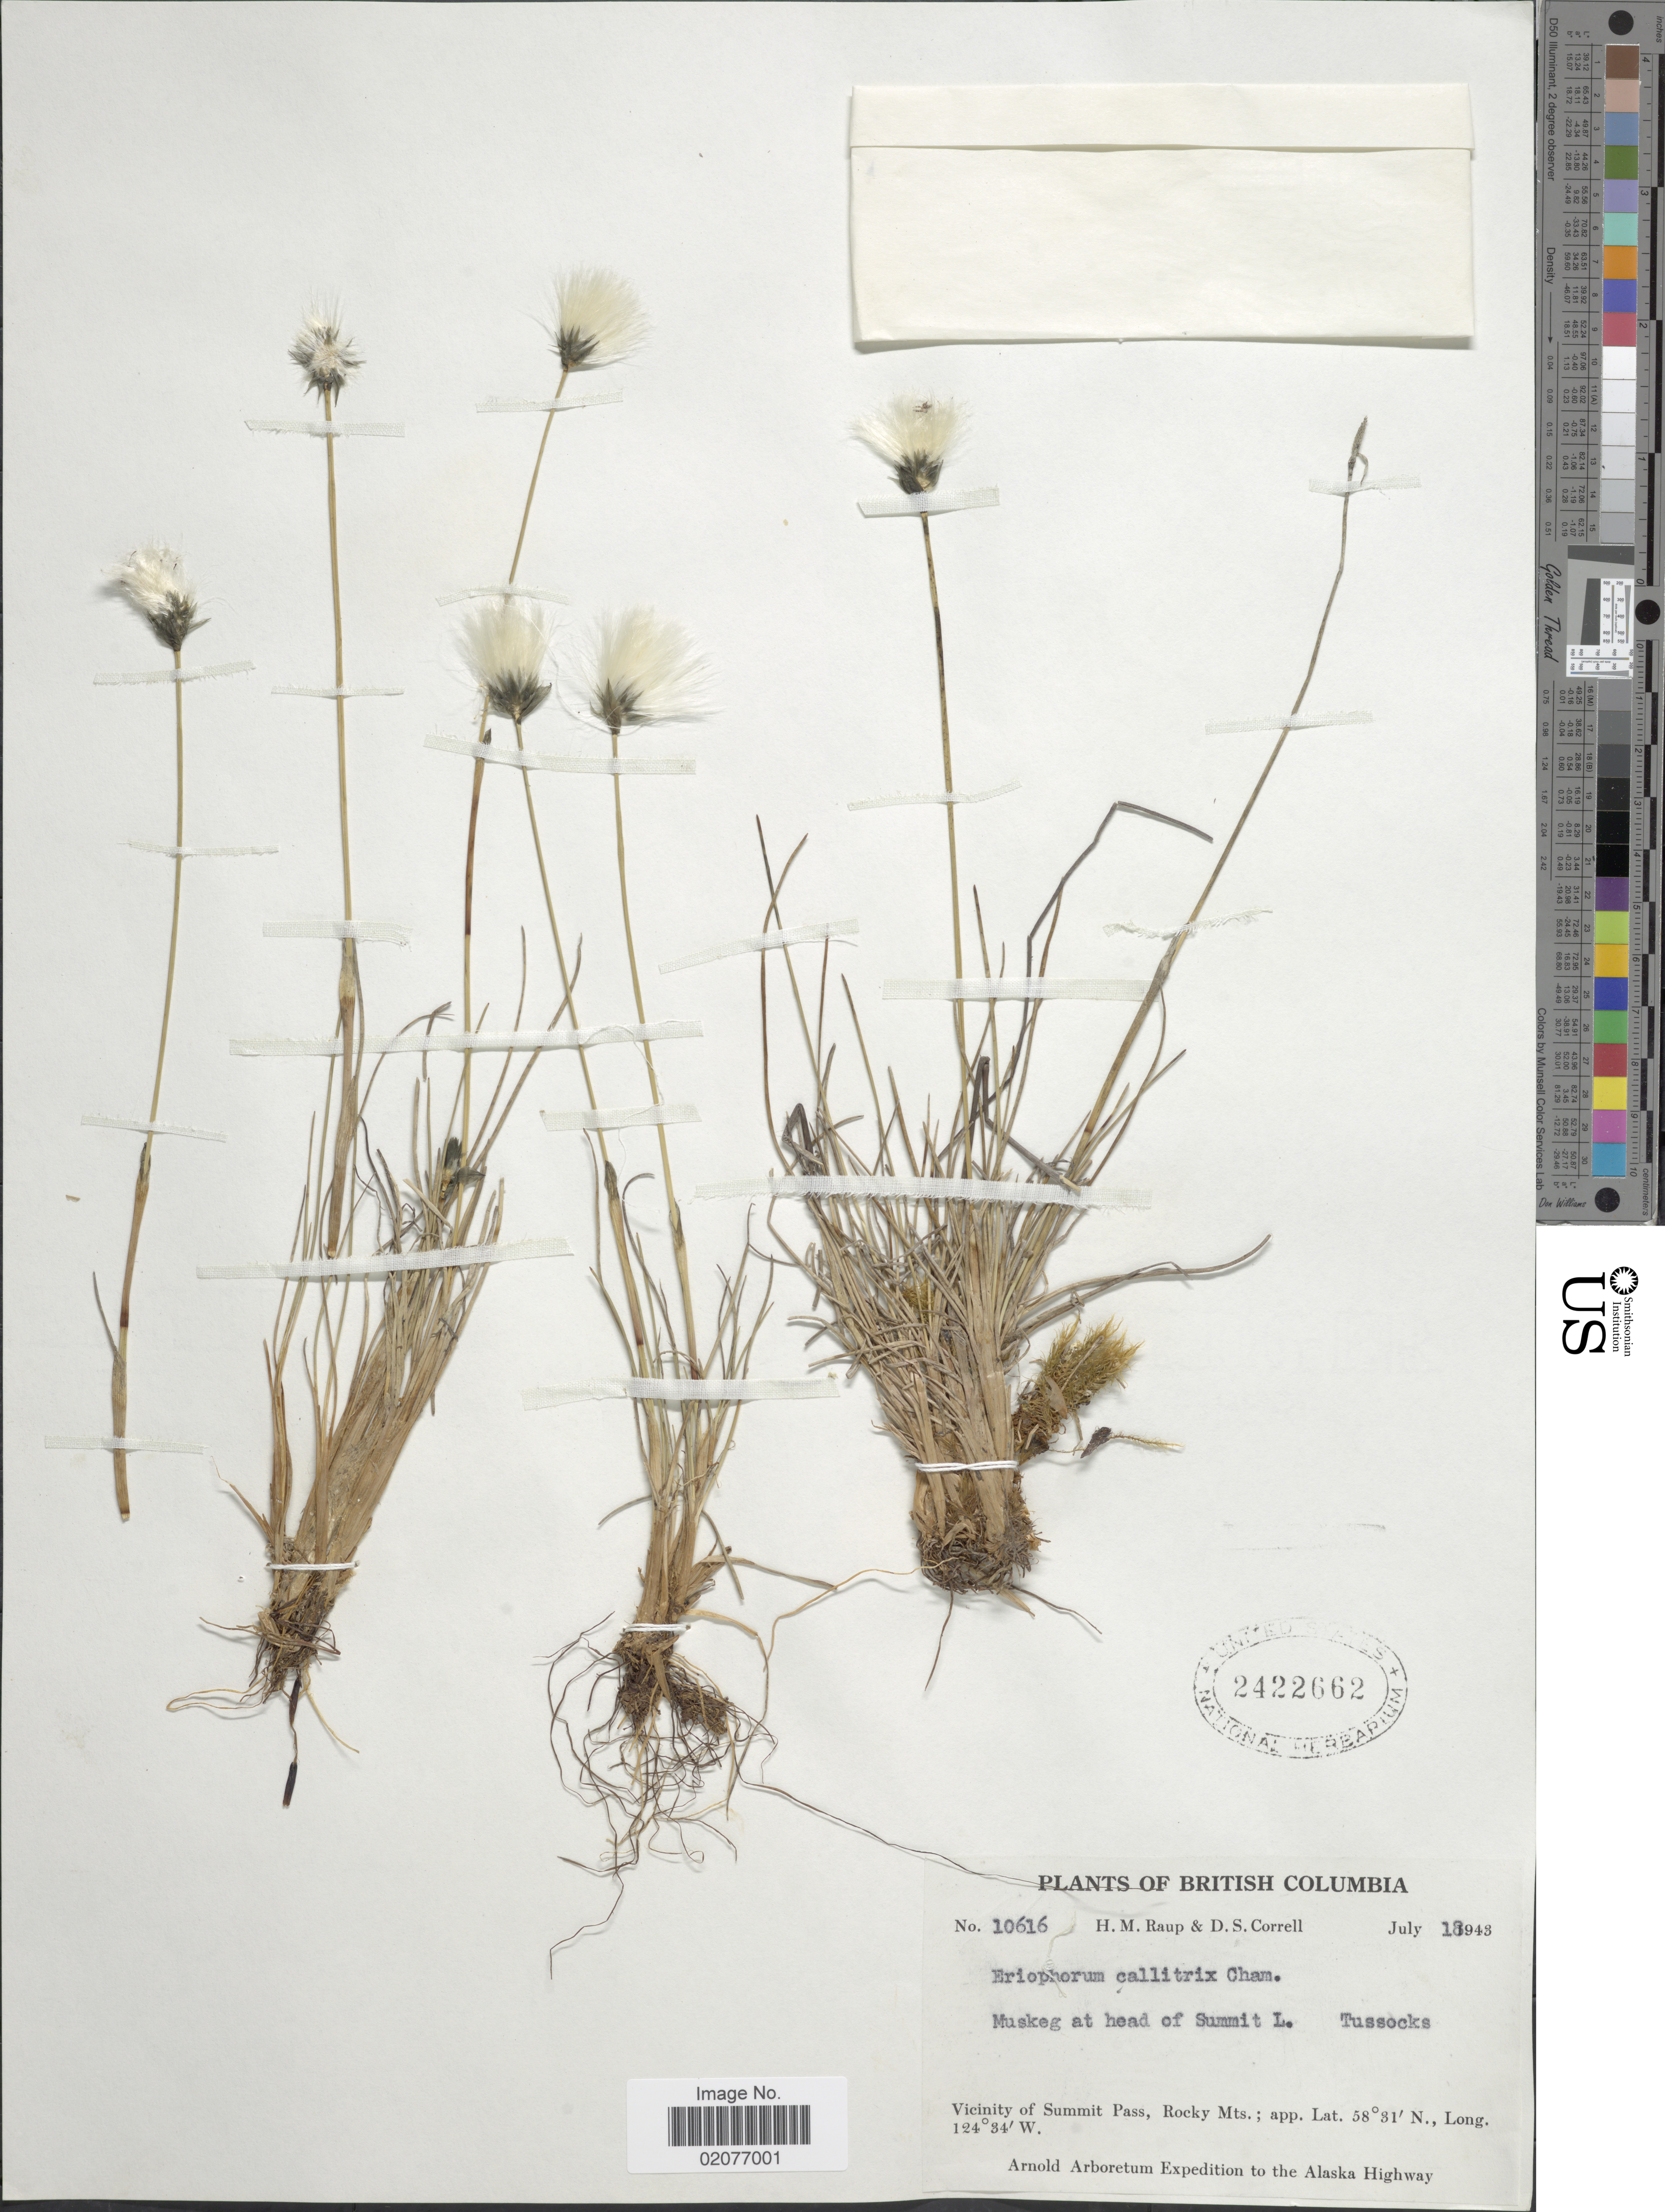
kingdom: Plantae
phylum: Tracheophyta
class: Liliopsida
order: Poales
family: Cyperaceae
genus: Eriophorum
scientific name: Eriophorum callitrix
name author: Cham. ex C.A. Mey.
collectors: H. Raup & D. S. Correll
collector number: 10616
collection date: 1943-07-18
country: Canada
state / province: British Columbia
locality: Muskeg at head of Summit L. Tussocks, Vicinity of Summit Pass, Rocky Mts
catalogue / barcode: US 2422662